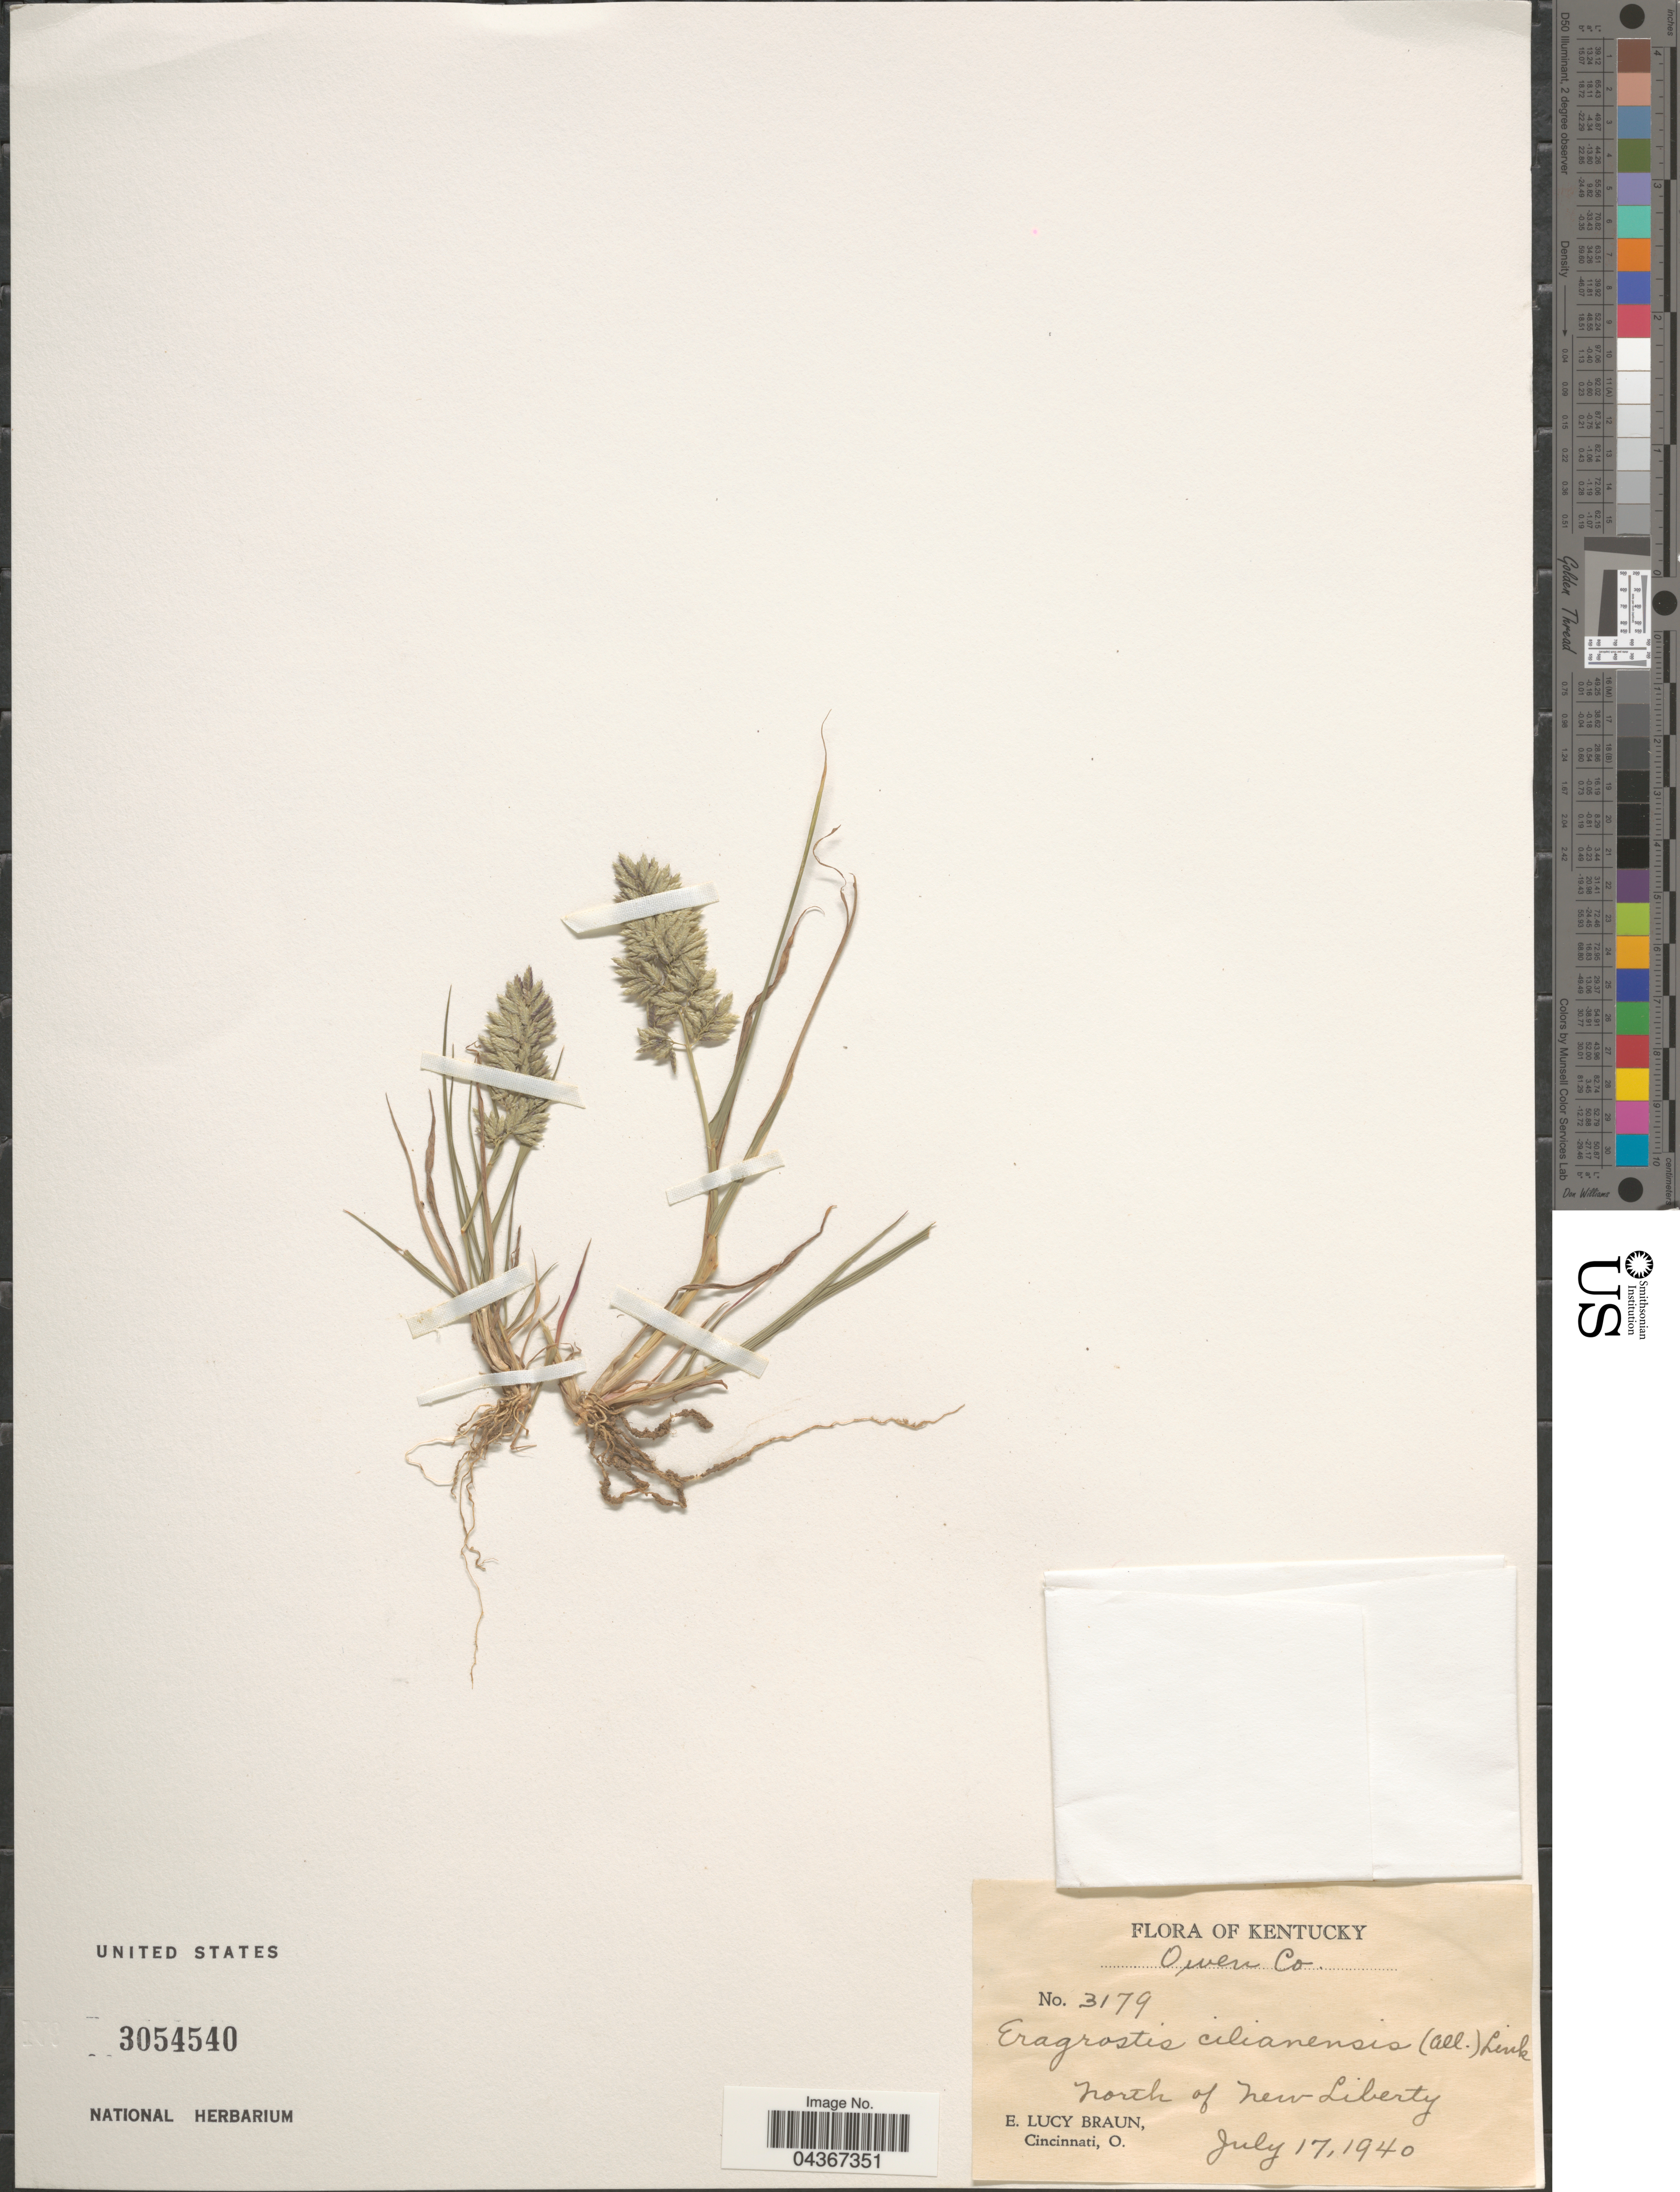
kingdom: Plantae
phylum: Tracheophyta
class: Liliopsida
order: Poales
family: Poaceae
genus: Eragrostis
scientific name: Eragrostis capillaris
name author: (L.) Nees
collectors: E. L. Braun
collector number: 3179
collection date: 1940-07-17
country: United States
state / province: Kentucky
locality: Owen Co. North of New Liberty.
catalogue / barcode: US 3054540